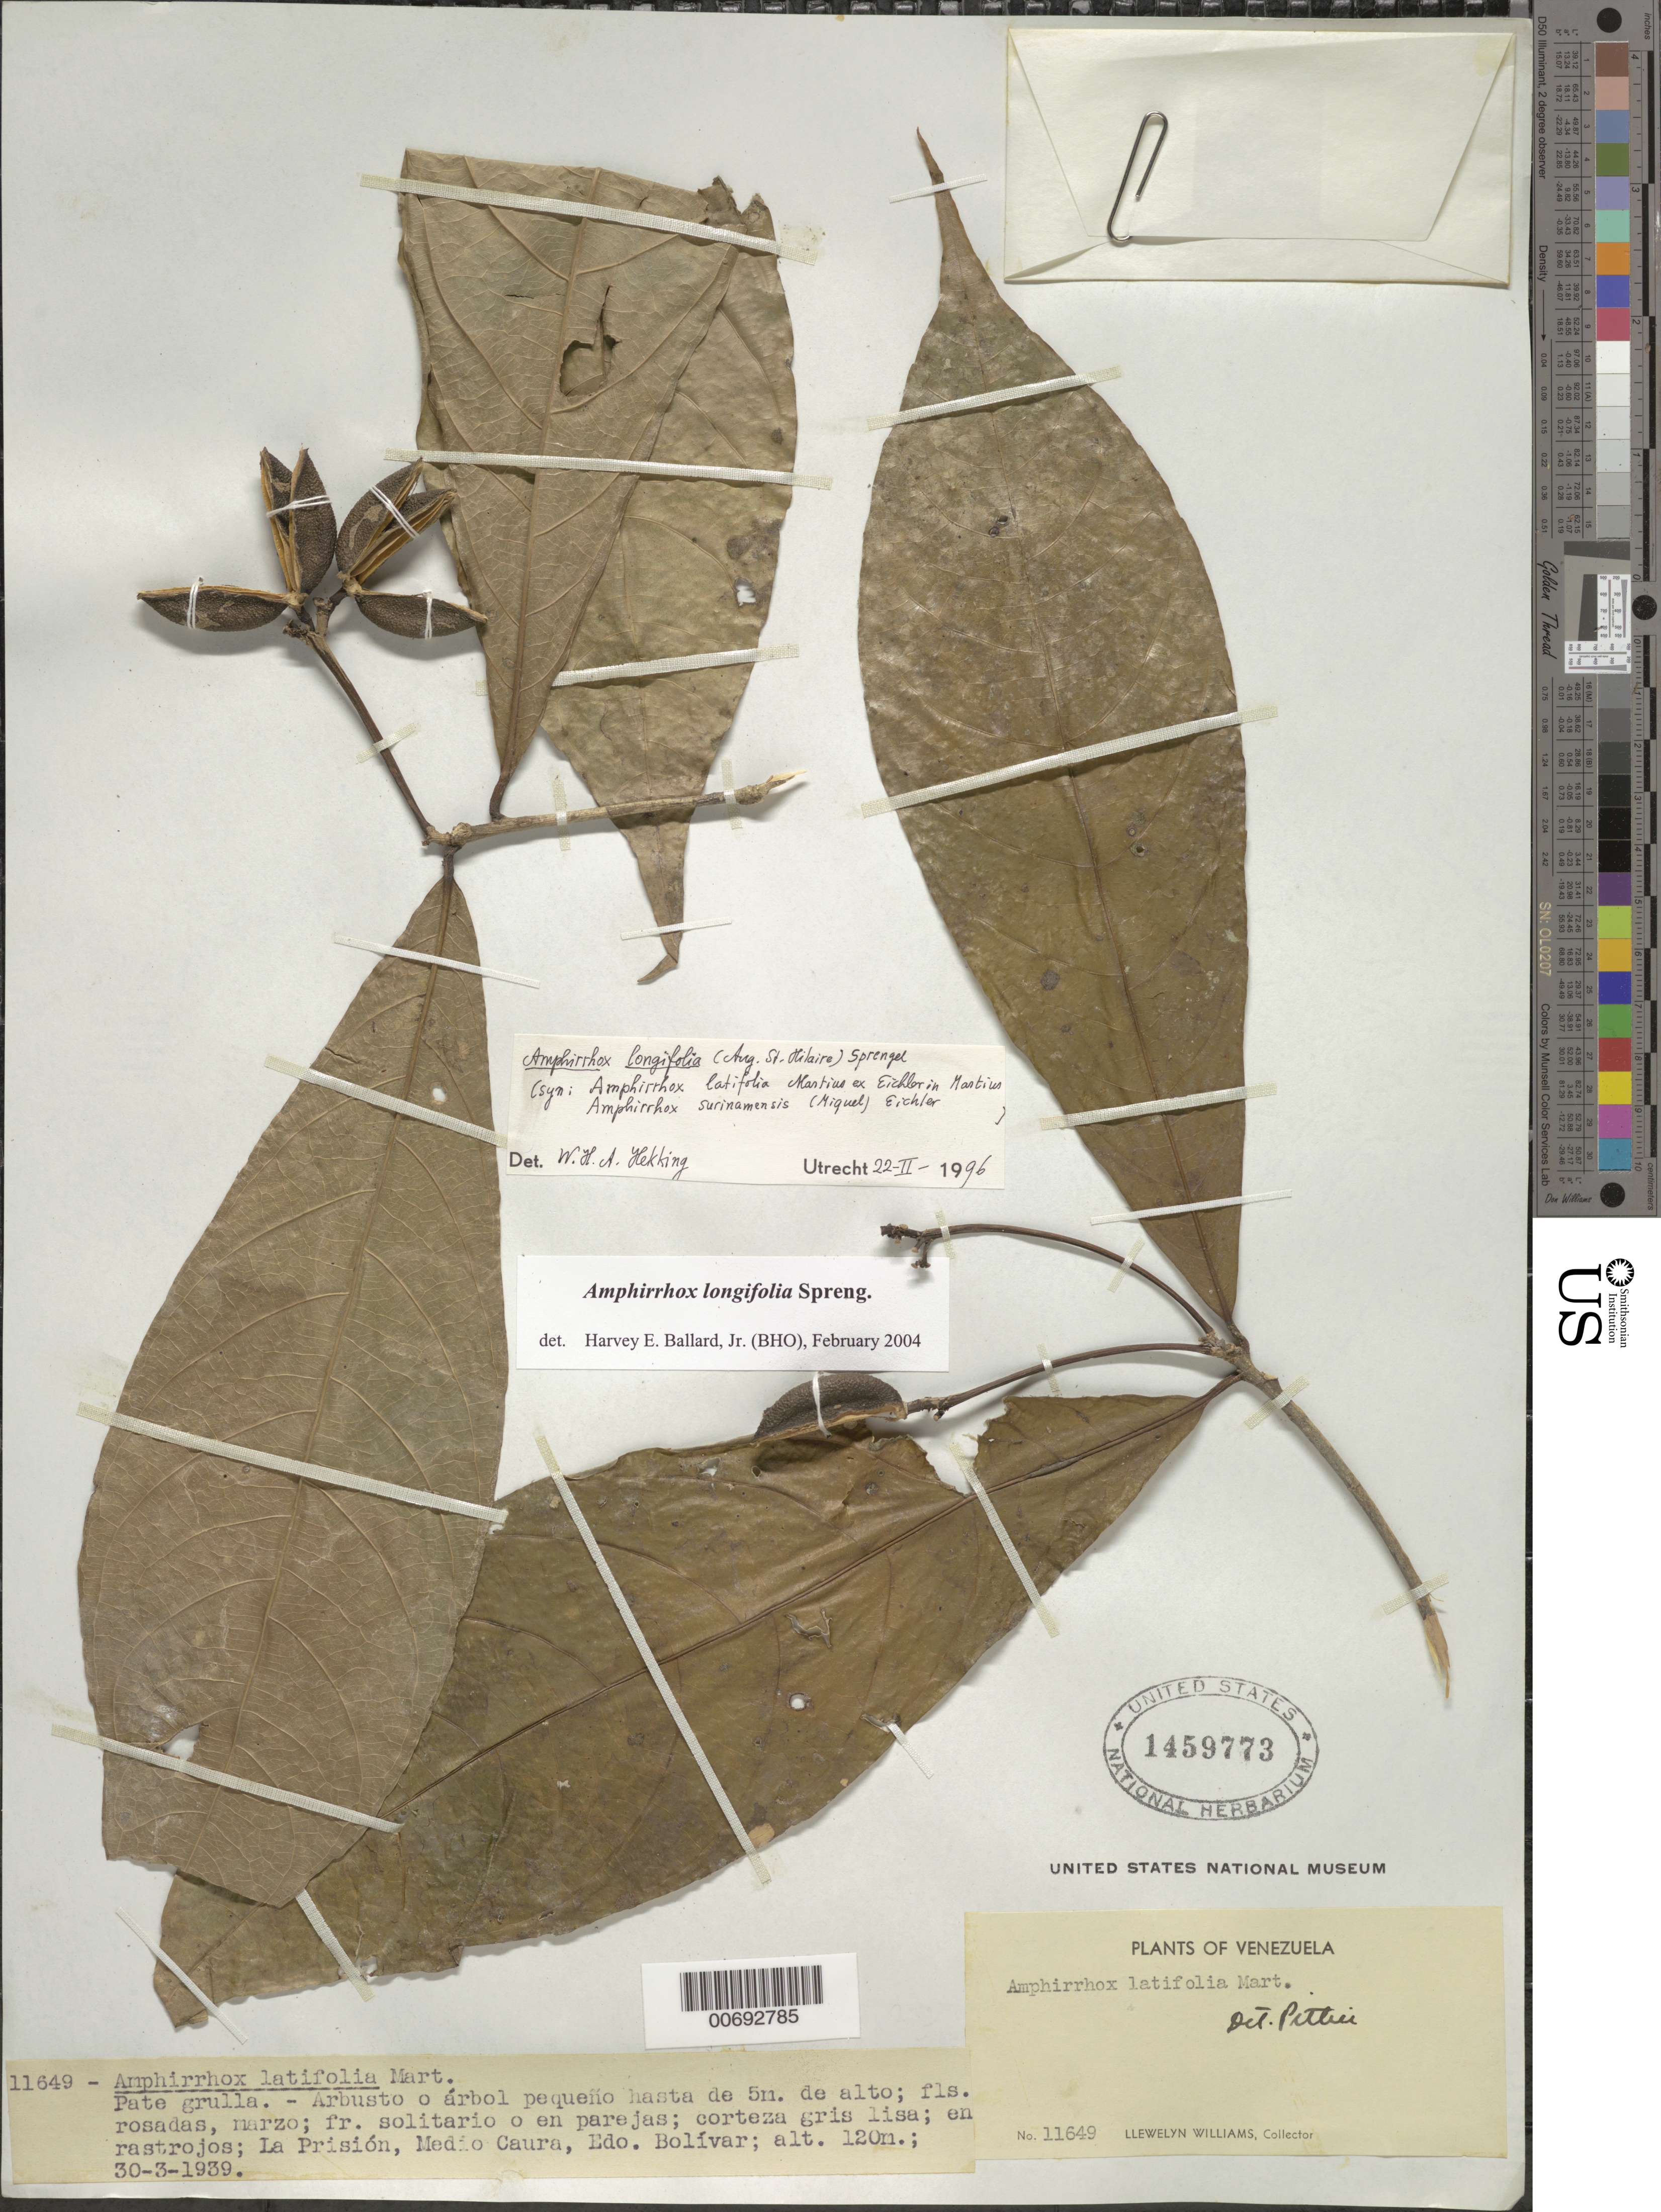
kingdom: Plantae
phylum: Tracheophyta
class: Magnoliopsida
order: Malpighiales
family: Violaceae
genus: Amphirrhox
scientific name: Amphirrhox longifolia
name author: (A. St.-Hil.) Spreng.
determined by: Ballard, Harvey E.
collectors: Ll. Williams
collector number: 11649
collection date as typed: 30-Mar-39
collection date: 1939-03-30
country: Venezuela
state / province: Bolívar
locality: La Prisión, Medio Caura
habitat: Rastrojos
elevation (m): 120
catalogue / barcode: US 1459773